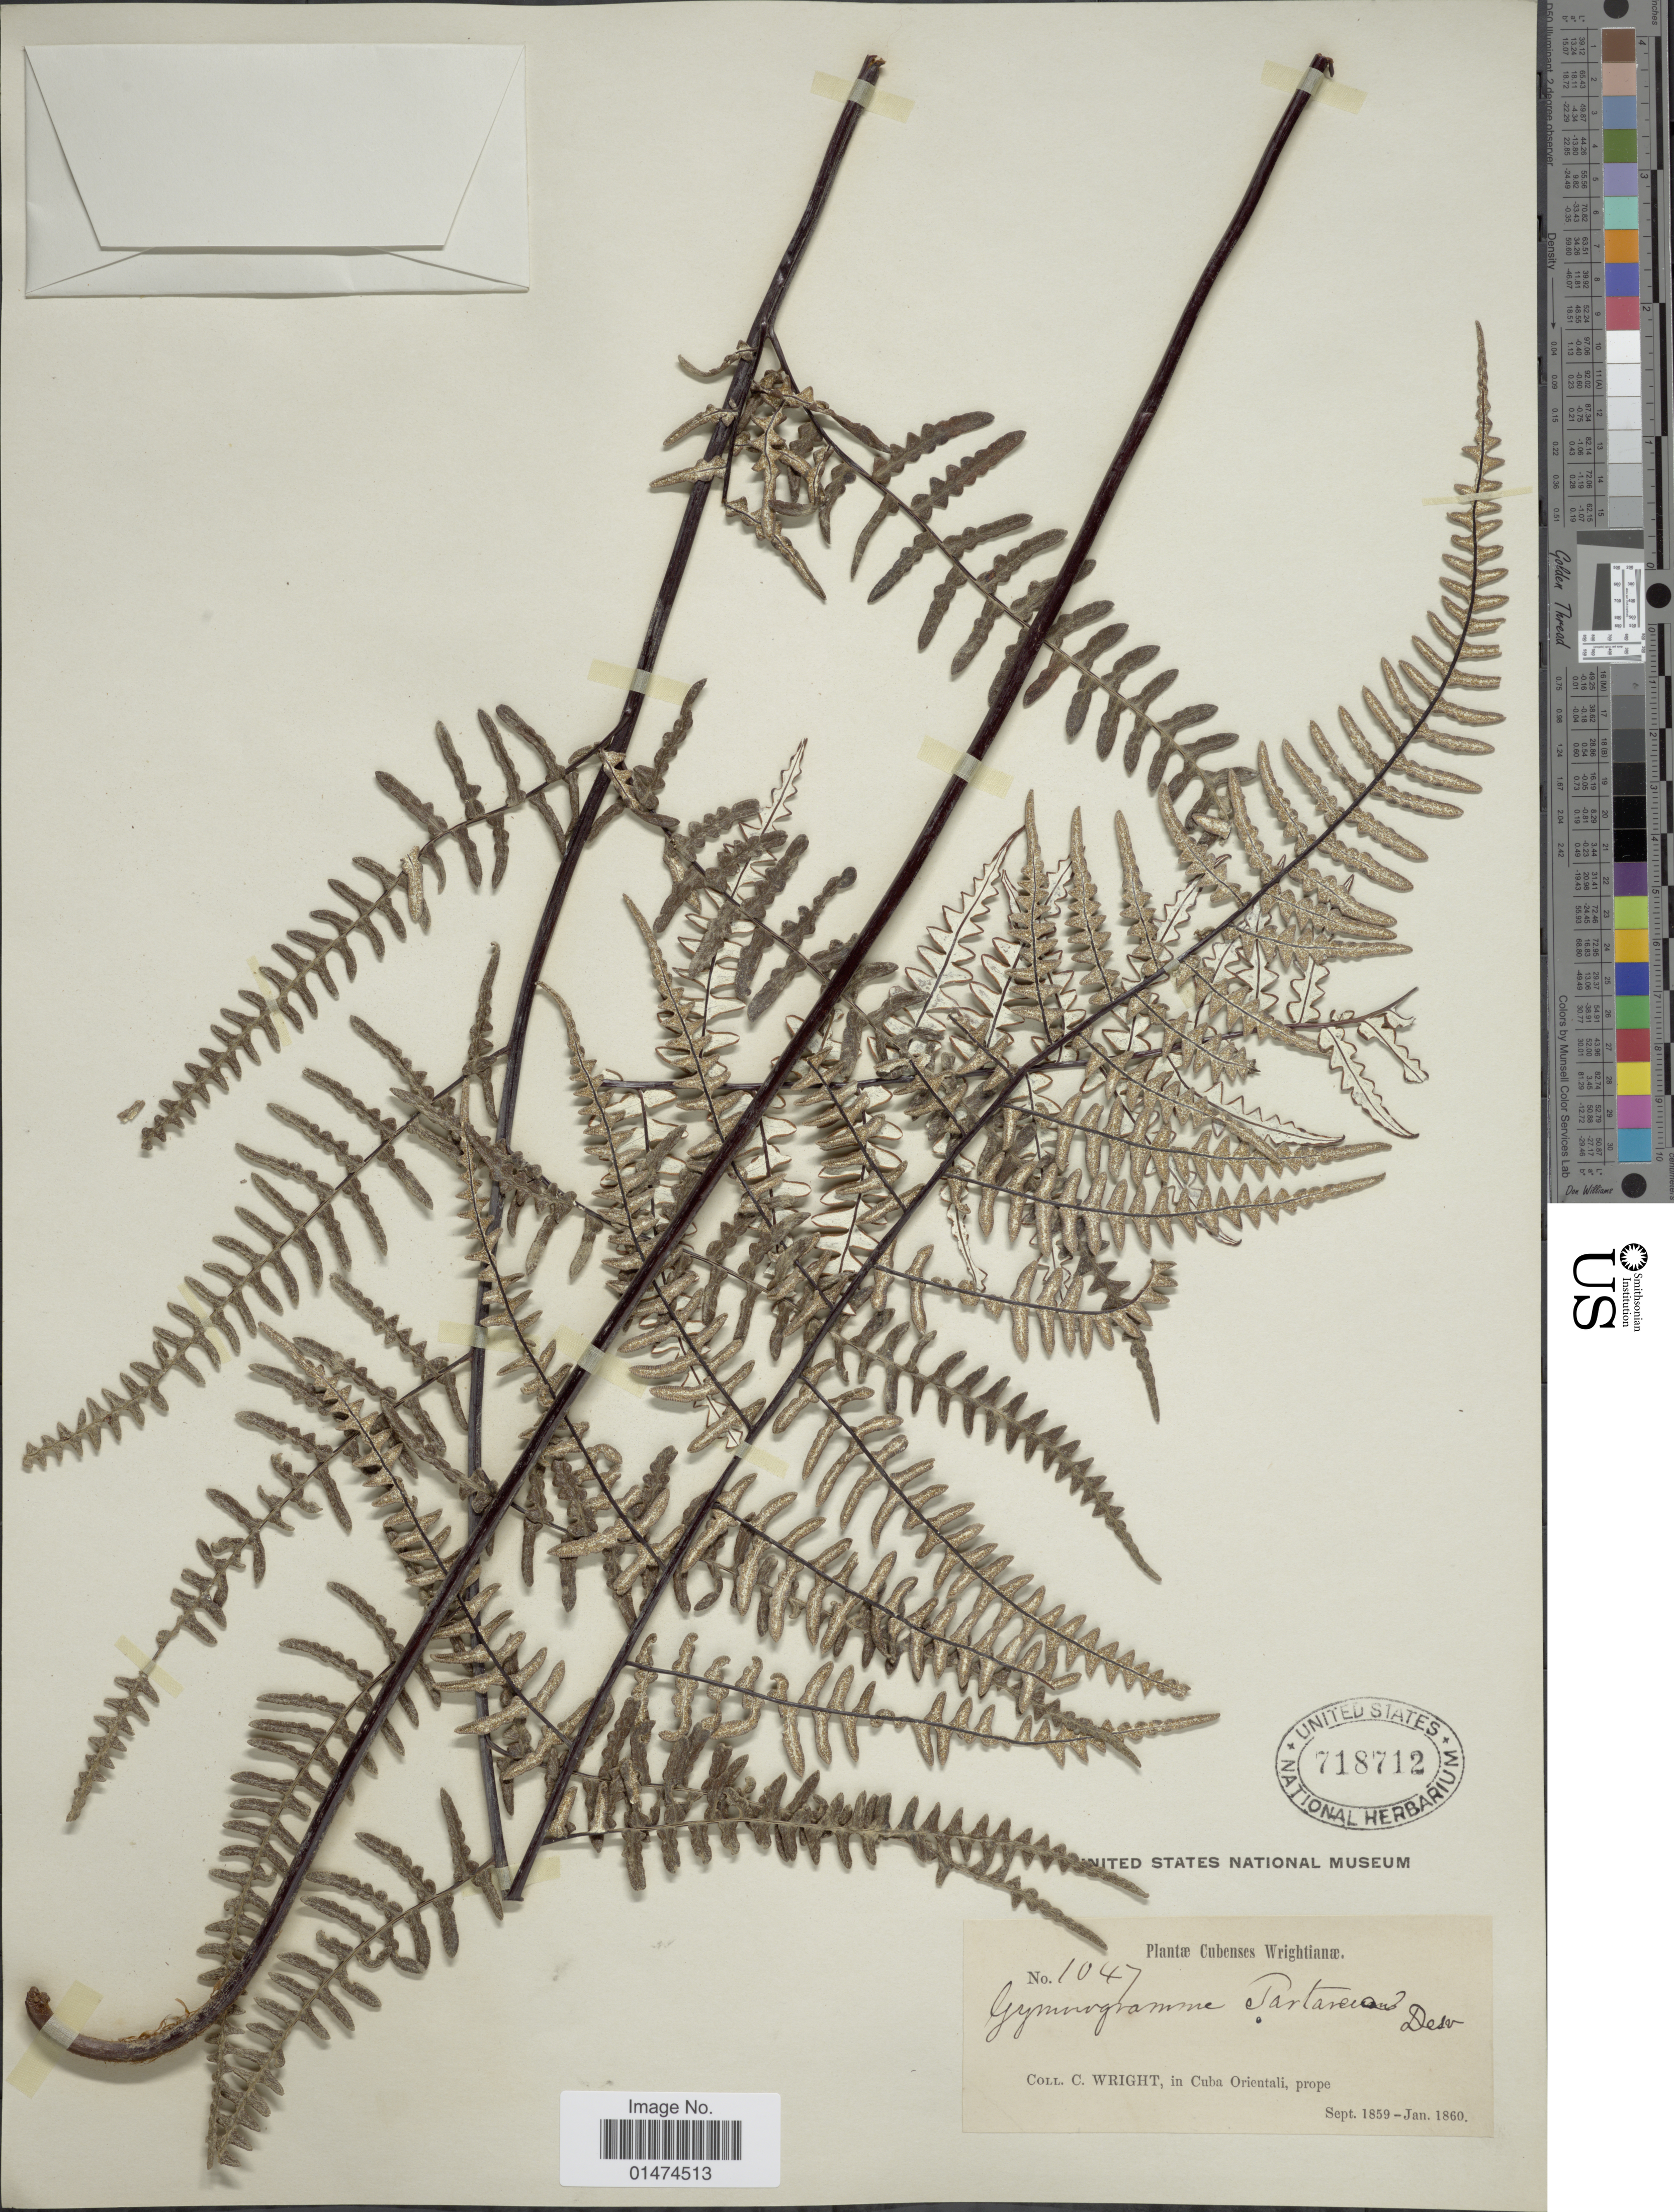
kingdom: Plantae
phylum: Tracheophyta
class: Polypodiopsida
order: Polypodiales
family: Pteridaceae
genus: Pityrogramma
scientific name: Pityrogramma ebenea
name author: (L.) Proctor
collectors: C. Wright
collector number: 1047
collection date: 1859-09/1860-01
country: Cuba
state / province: Oriente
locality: Cuba, Orientali, prope.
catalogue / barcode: US 718712